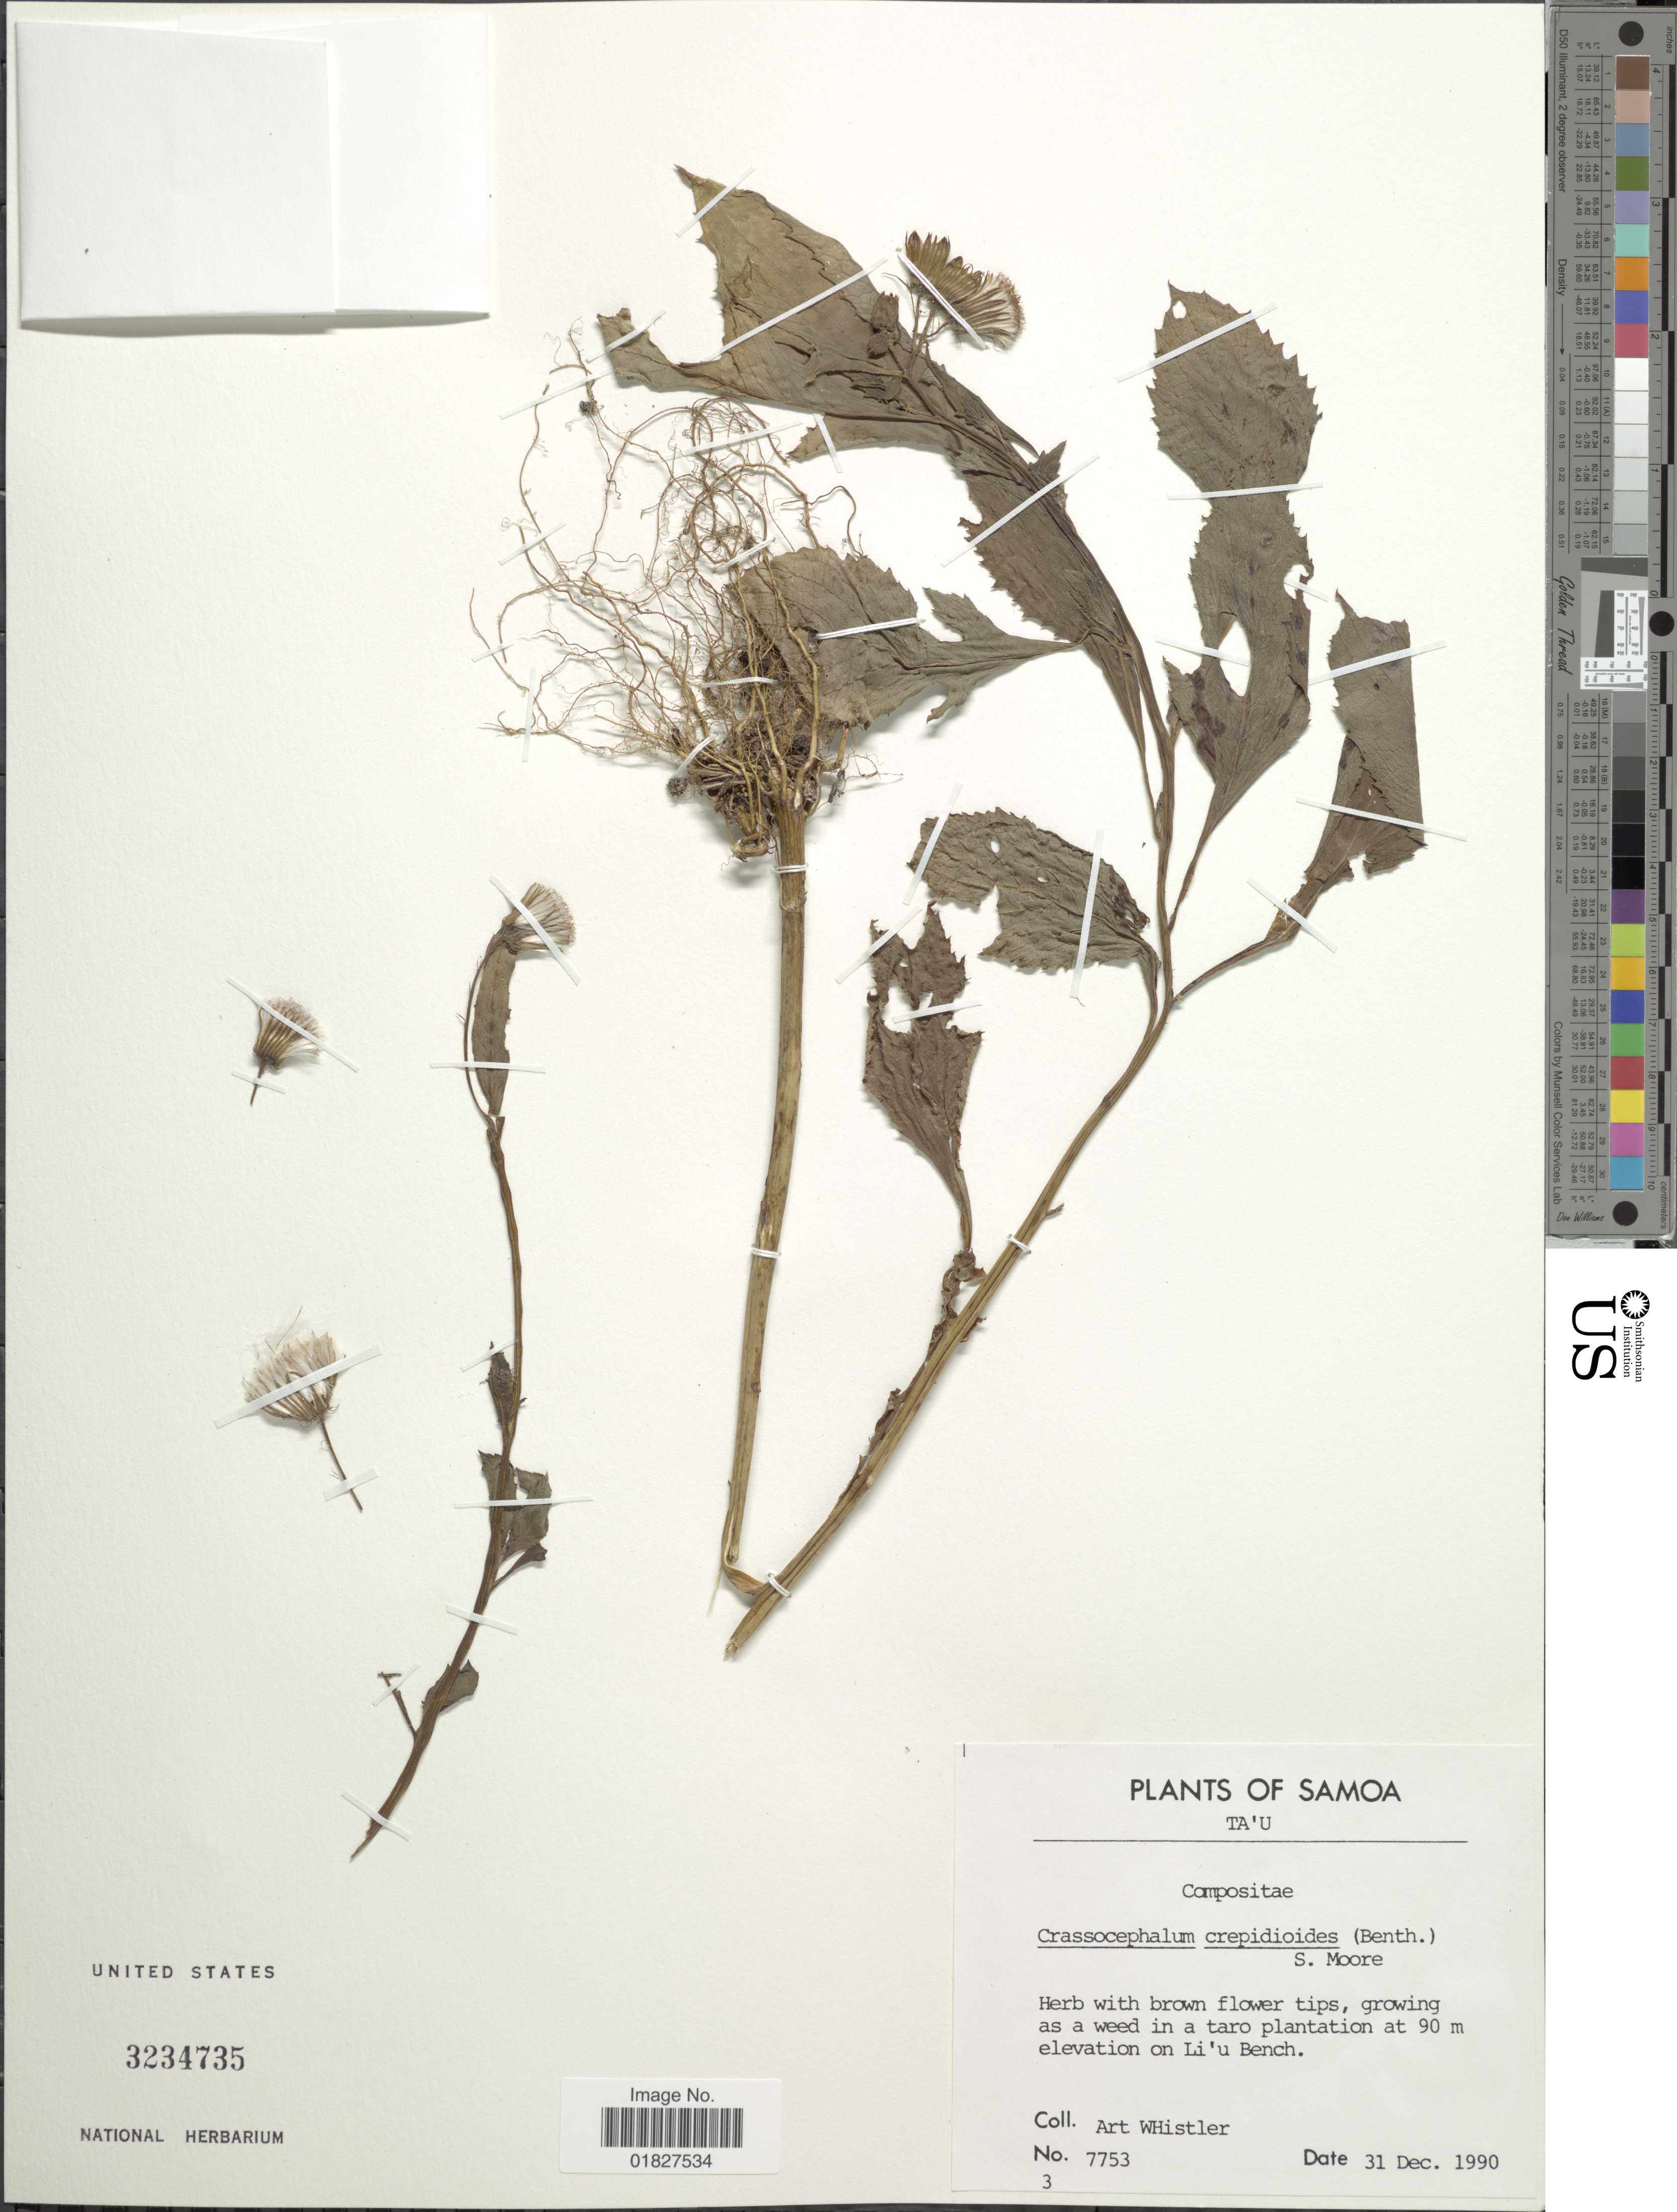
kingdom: Plantae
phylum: Tracheophyta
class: Magnoliopsida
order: Asterales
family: Asteraceae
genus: Crassocephalum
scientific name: Crassocephalum crepidioides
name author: (Benth.) S. Moore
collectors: A. Whistler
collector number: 7753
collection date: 1990-12-31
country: American Samoa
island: Ta'u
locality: Ta'u, Li'u Bench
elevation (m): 90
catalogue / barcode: US 3234735